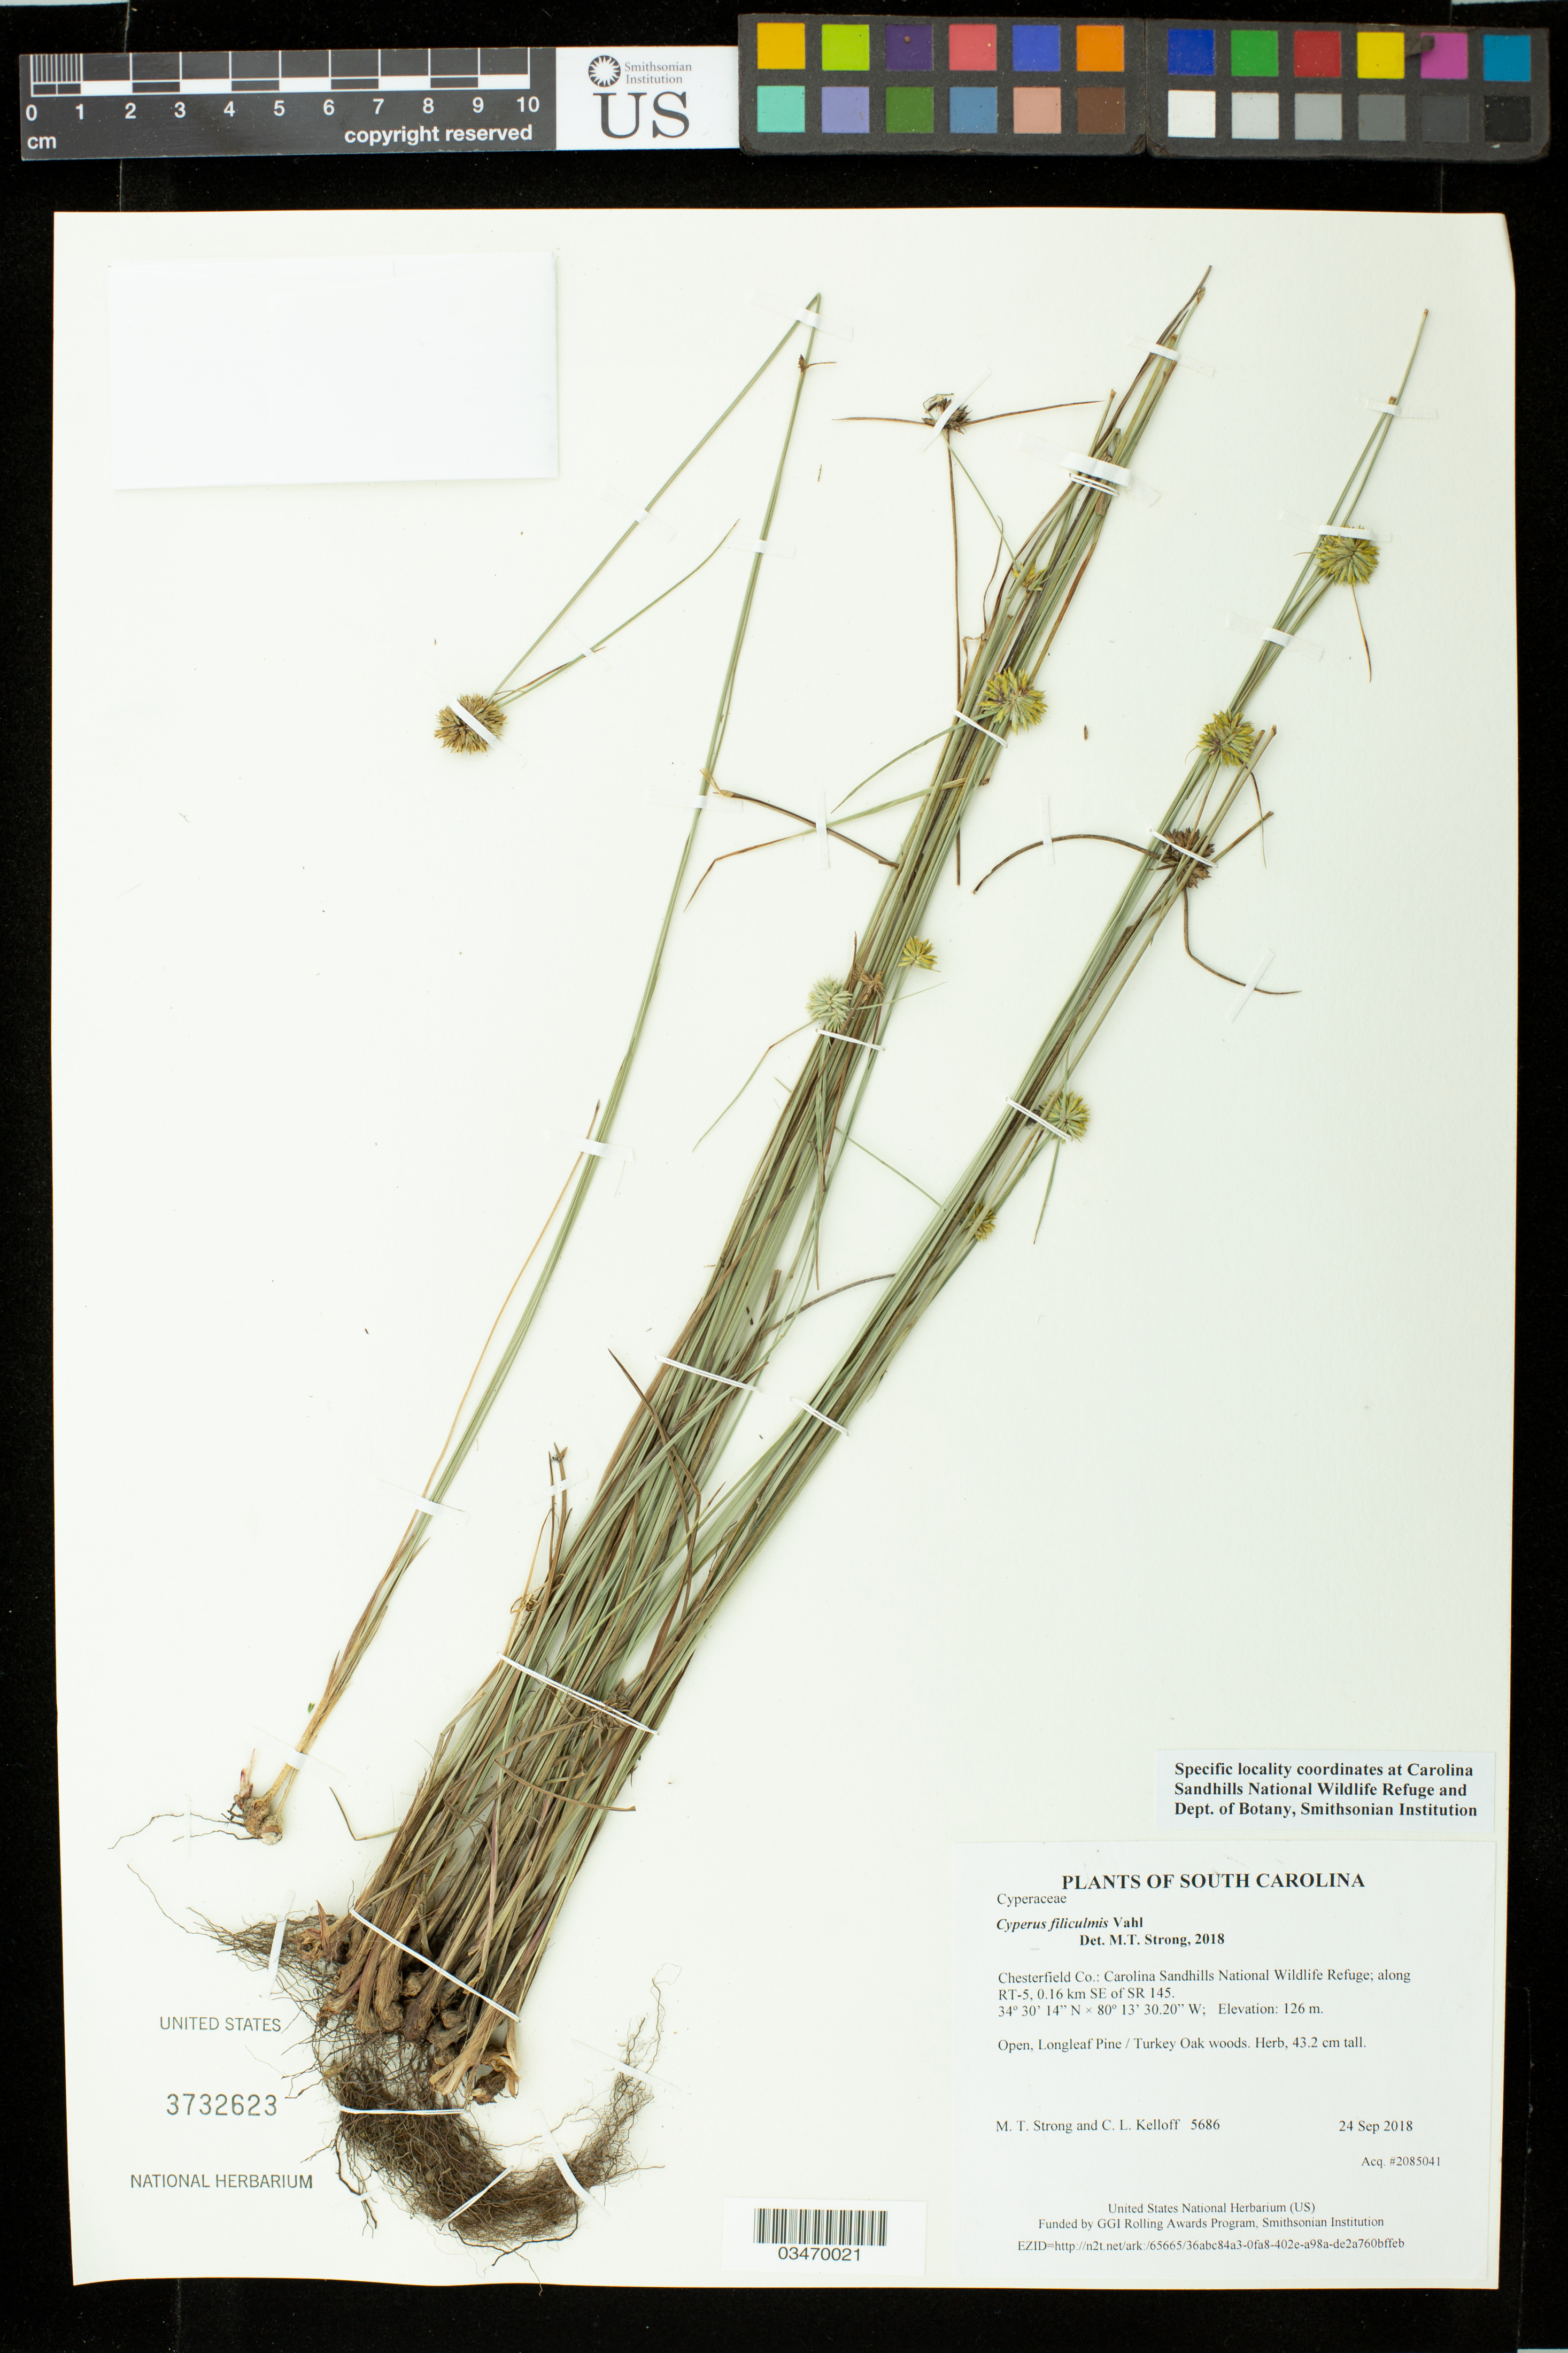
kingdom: Plantae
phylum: Tracheophyta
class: Liliopsida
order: Poales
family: Cyperaceae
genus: Cyperus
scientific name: Cyperus filiculmis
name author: Vahl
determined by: Strong, Mark T., (BOT), Smithsonian Institution - National Museum of Natural History (UNITED STATES)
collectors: M. T. Strong & C. L. Kelloff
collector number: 5686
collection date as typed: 24 Sep 2018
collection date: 2018-09-24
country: United States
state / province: South Carolina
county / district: Chesterfield Co.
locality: Carolina Sandhills National Wildlife Refuge; along RT-5, 0.16 km SE of SR 145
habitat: Open, Longleaf Pine / Turkey Oak woods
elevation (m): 126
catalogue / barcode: US 3732623